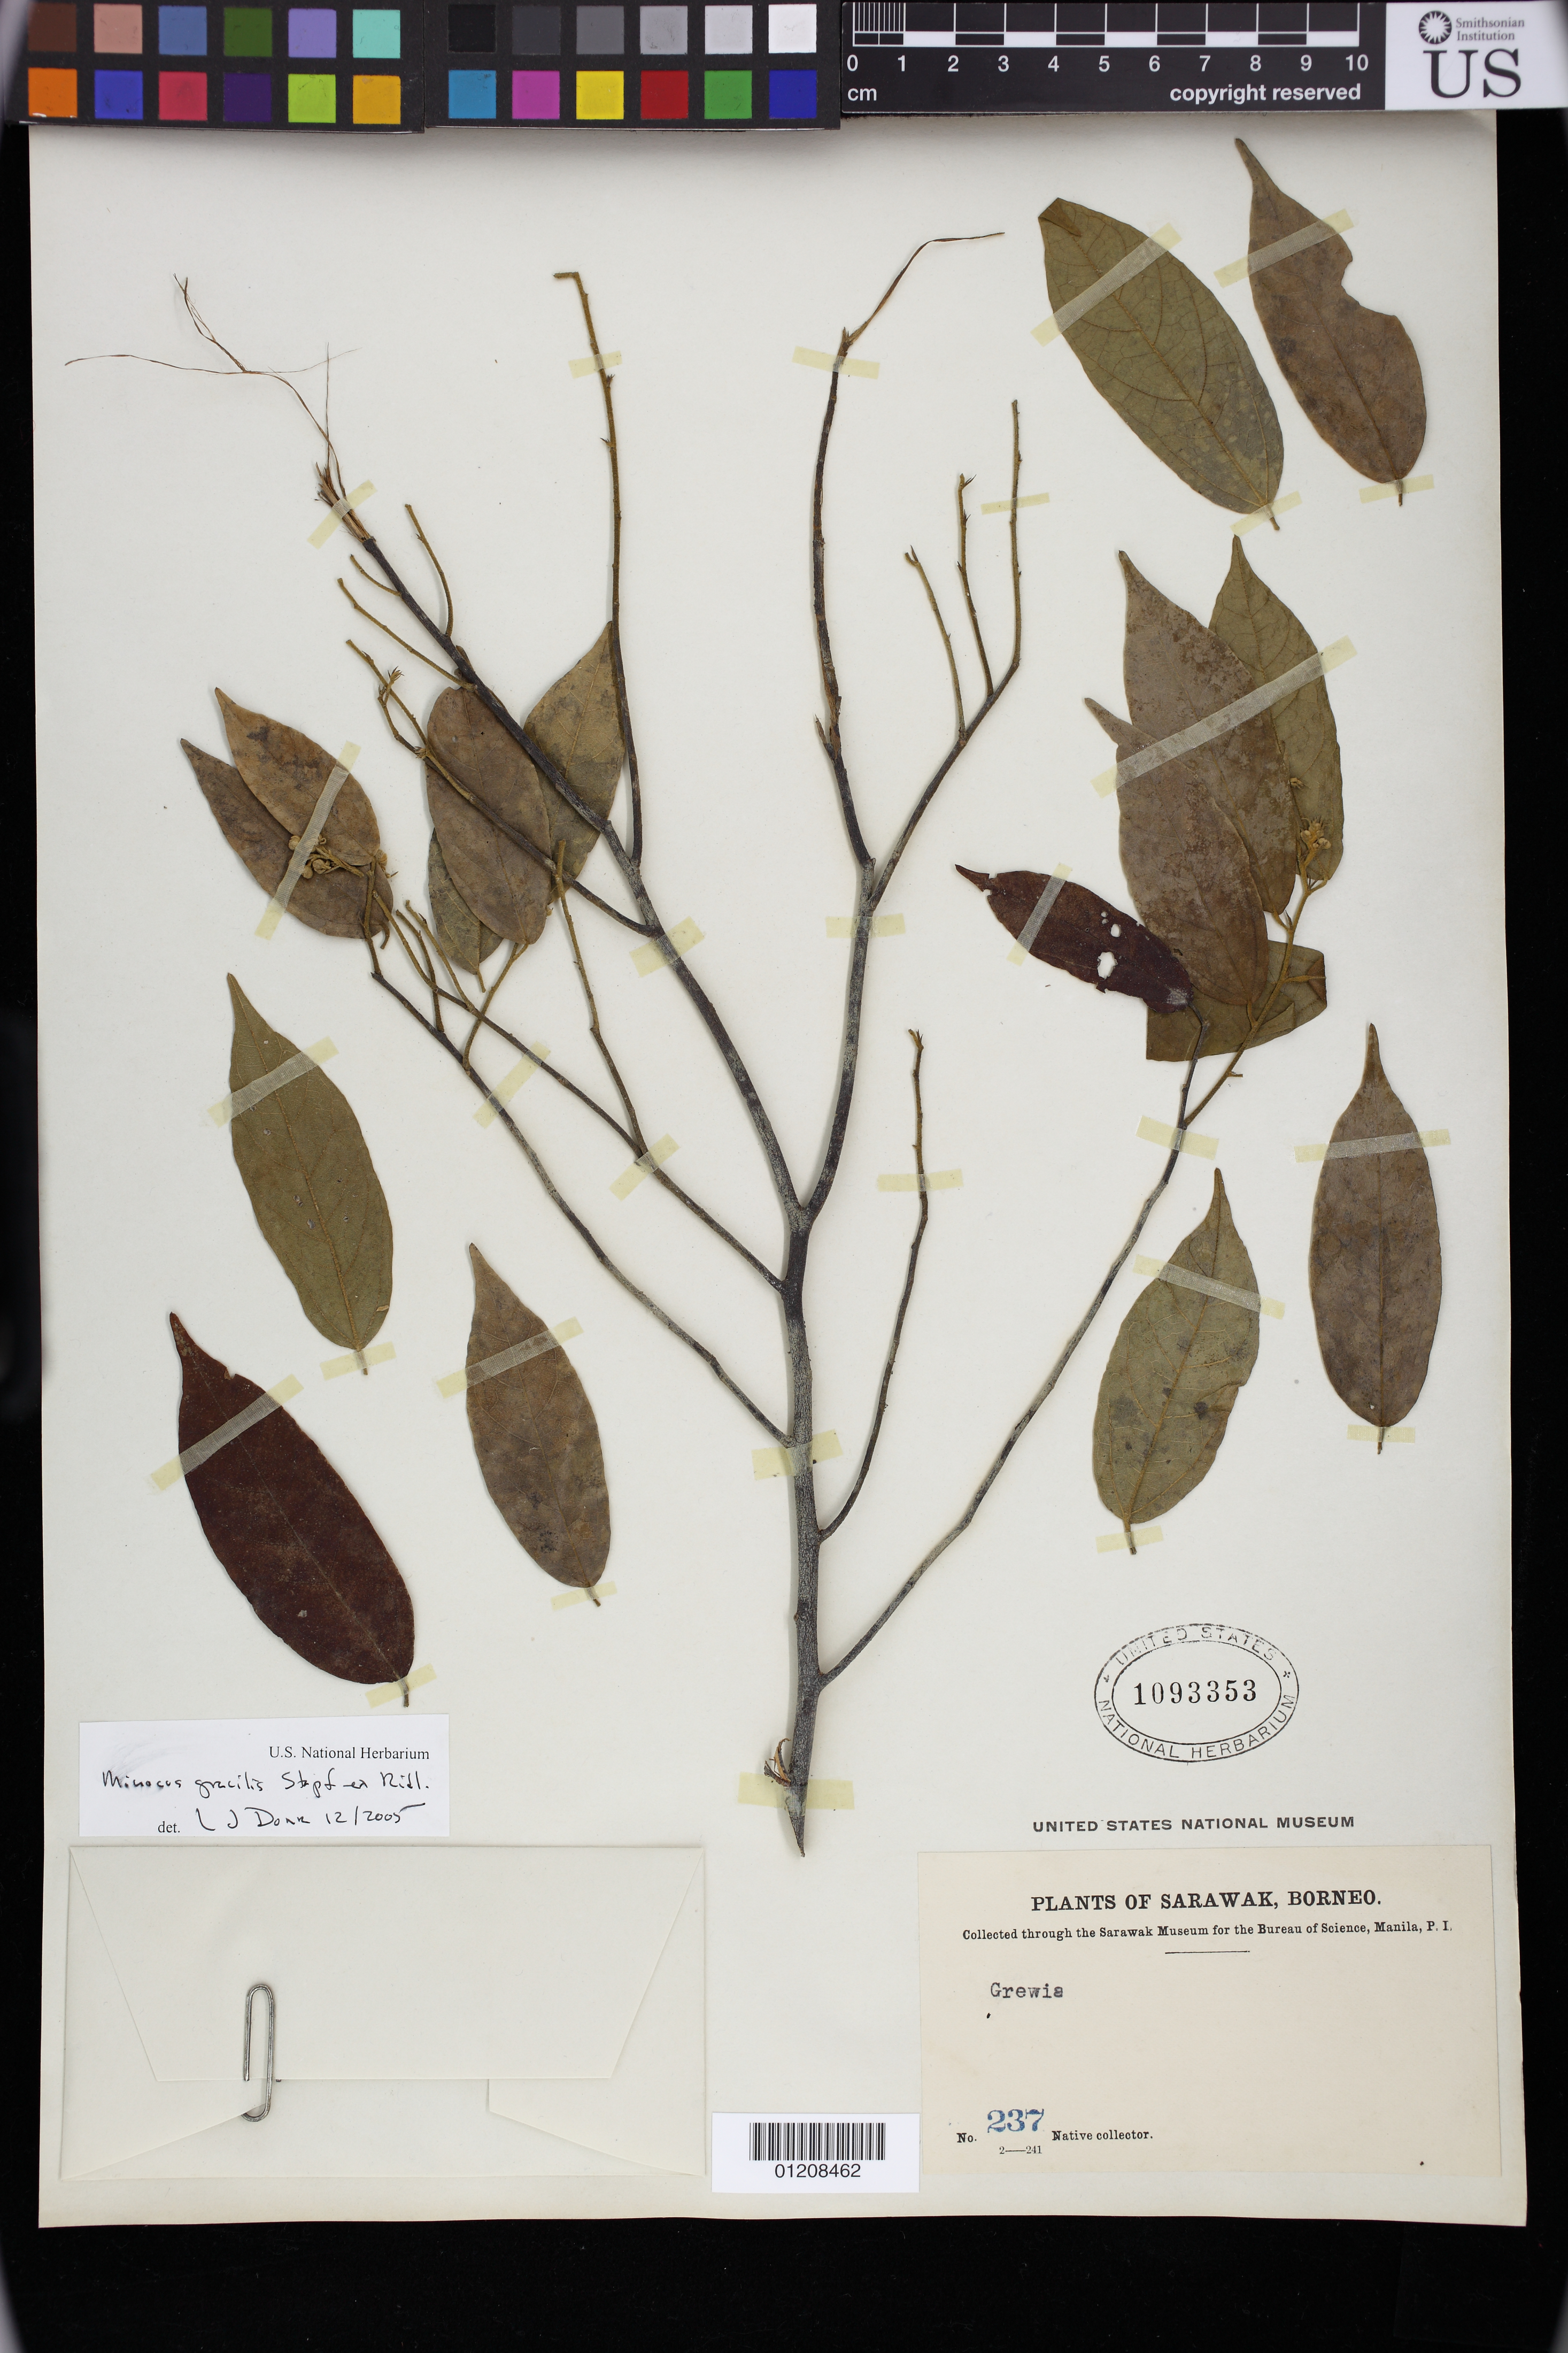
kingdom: Plantae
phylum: Tracheophyta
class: Magnoliopsida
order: Malvales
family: Malvaceae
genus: Microcos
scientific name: Microcos gracilis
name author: Stapf ex Ridl.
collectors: Native collector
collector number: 237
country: Malaysia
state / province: Sarawak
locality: Borneo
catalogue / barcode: US 1093353